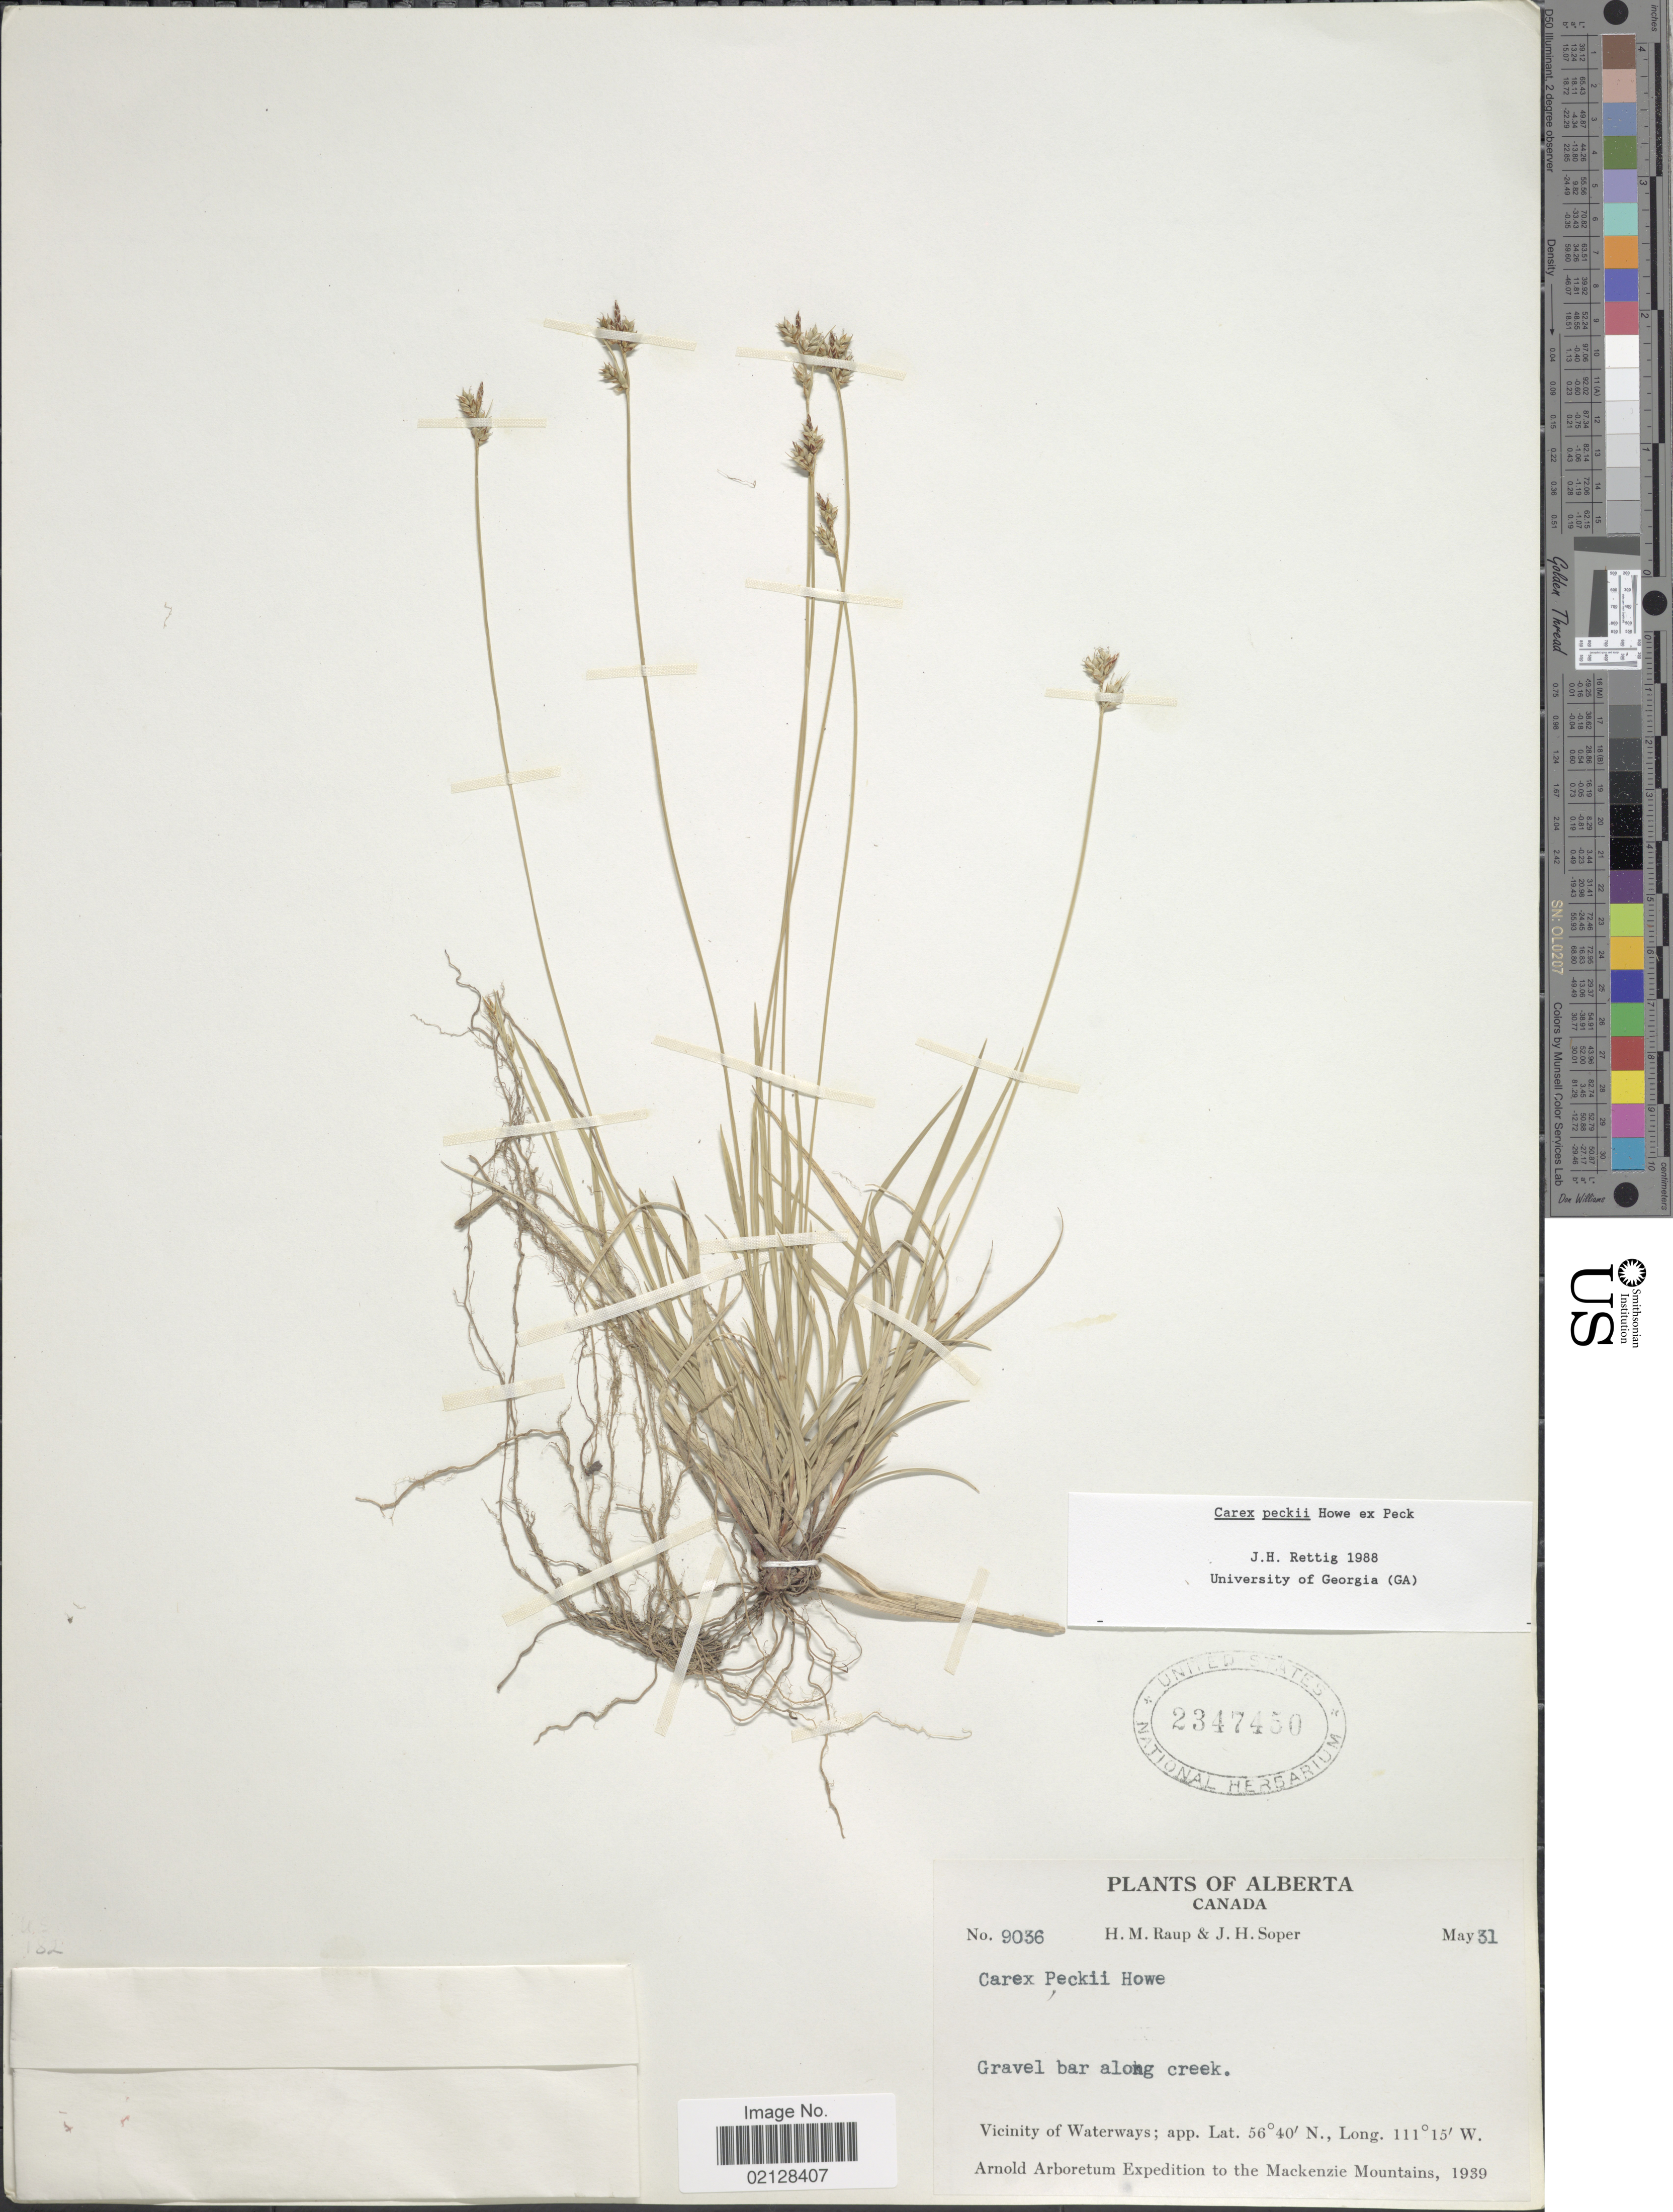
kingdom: Plantae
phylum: Tracheophyta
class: Liliopsida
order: Poales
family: Cyperaceae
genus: Carex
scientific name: Carex peckii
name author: Howe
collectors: H. Raup & J. H. Soper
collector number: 9036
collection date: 1939-05-31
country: Canada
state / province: Alberta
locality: Vicinity of Waterways, Gravel bar along Creek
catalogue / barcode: US 2347450